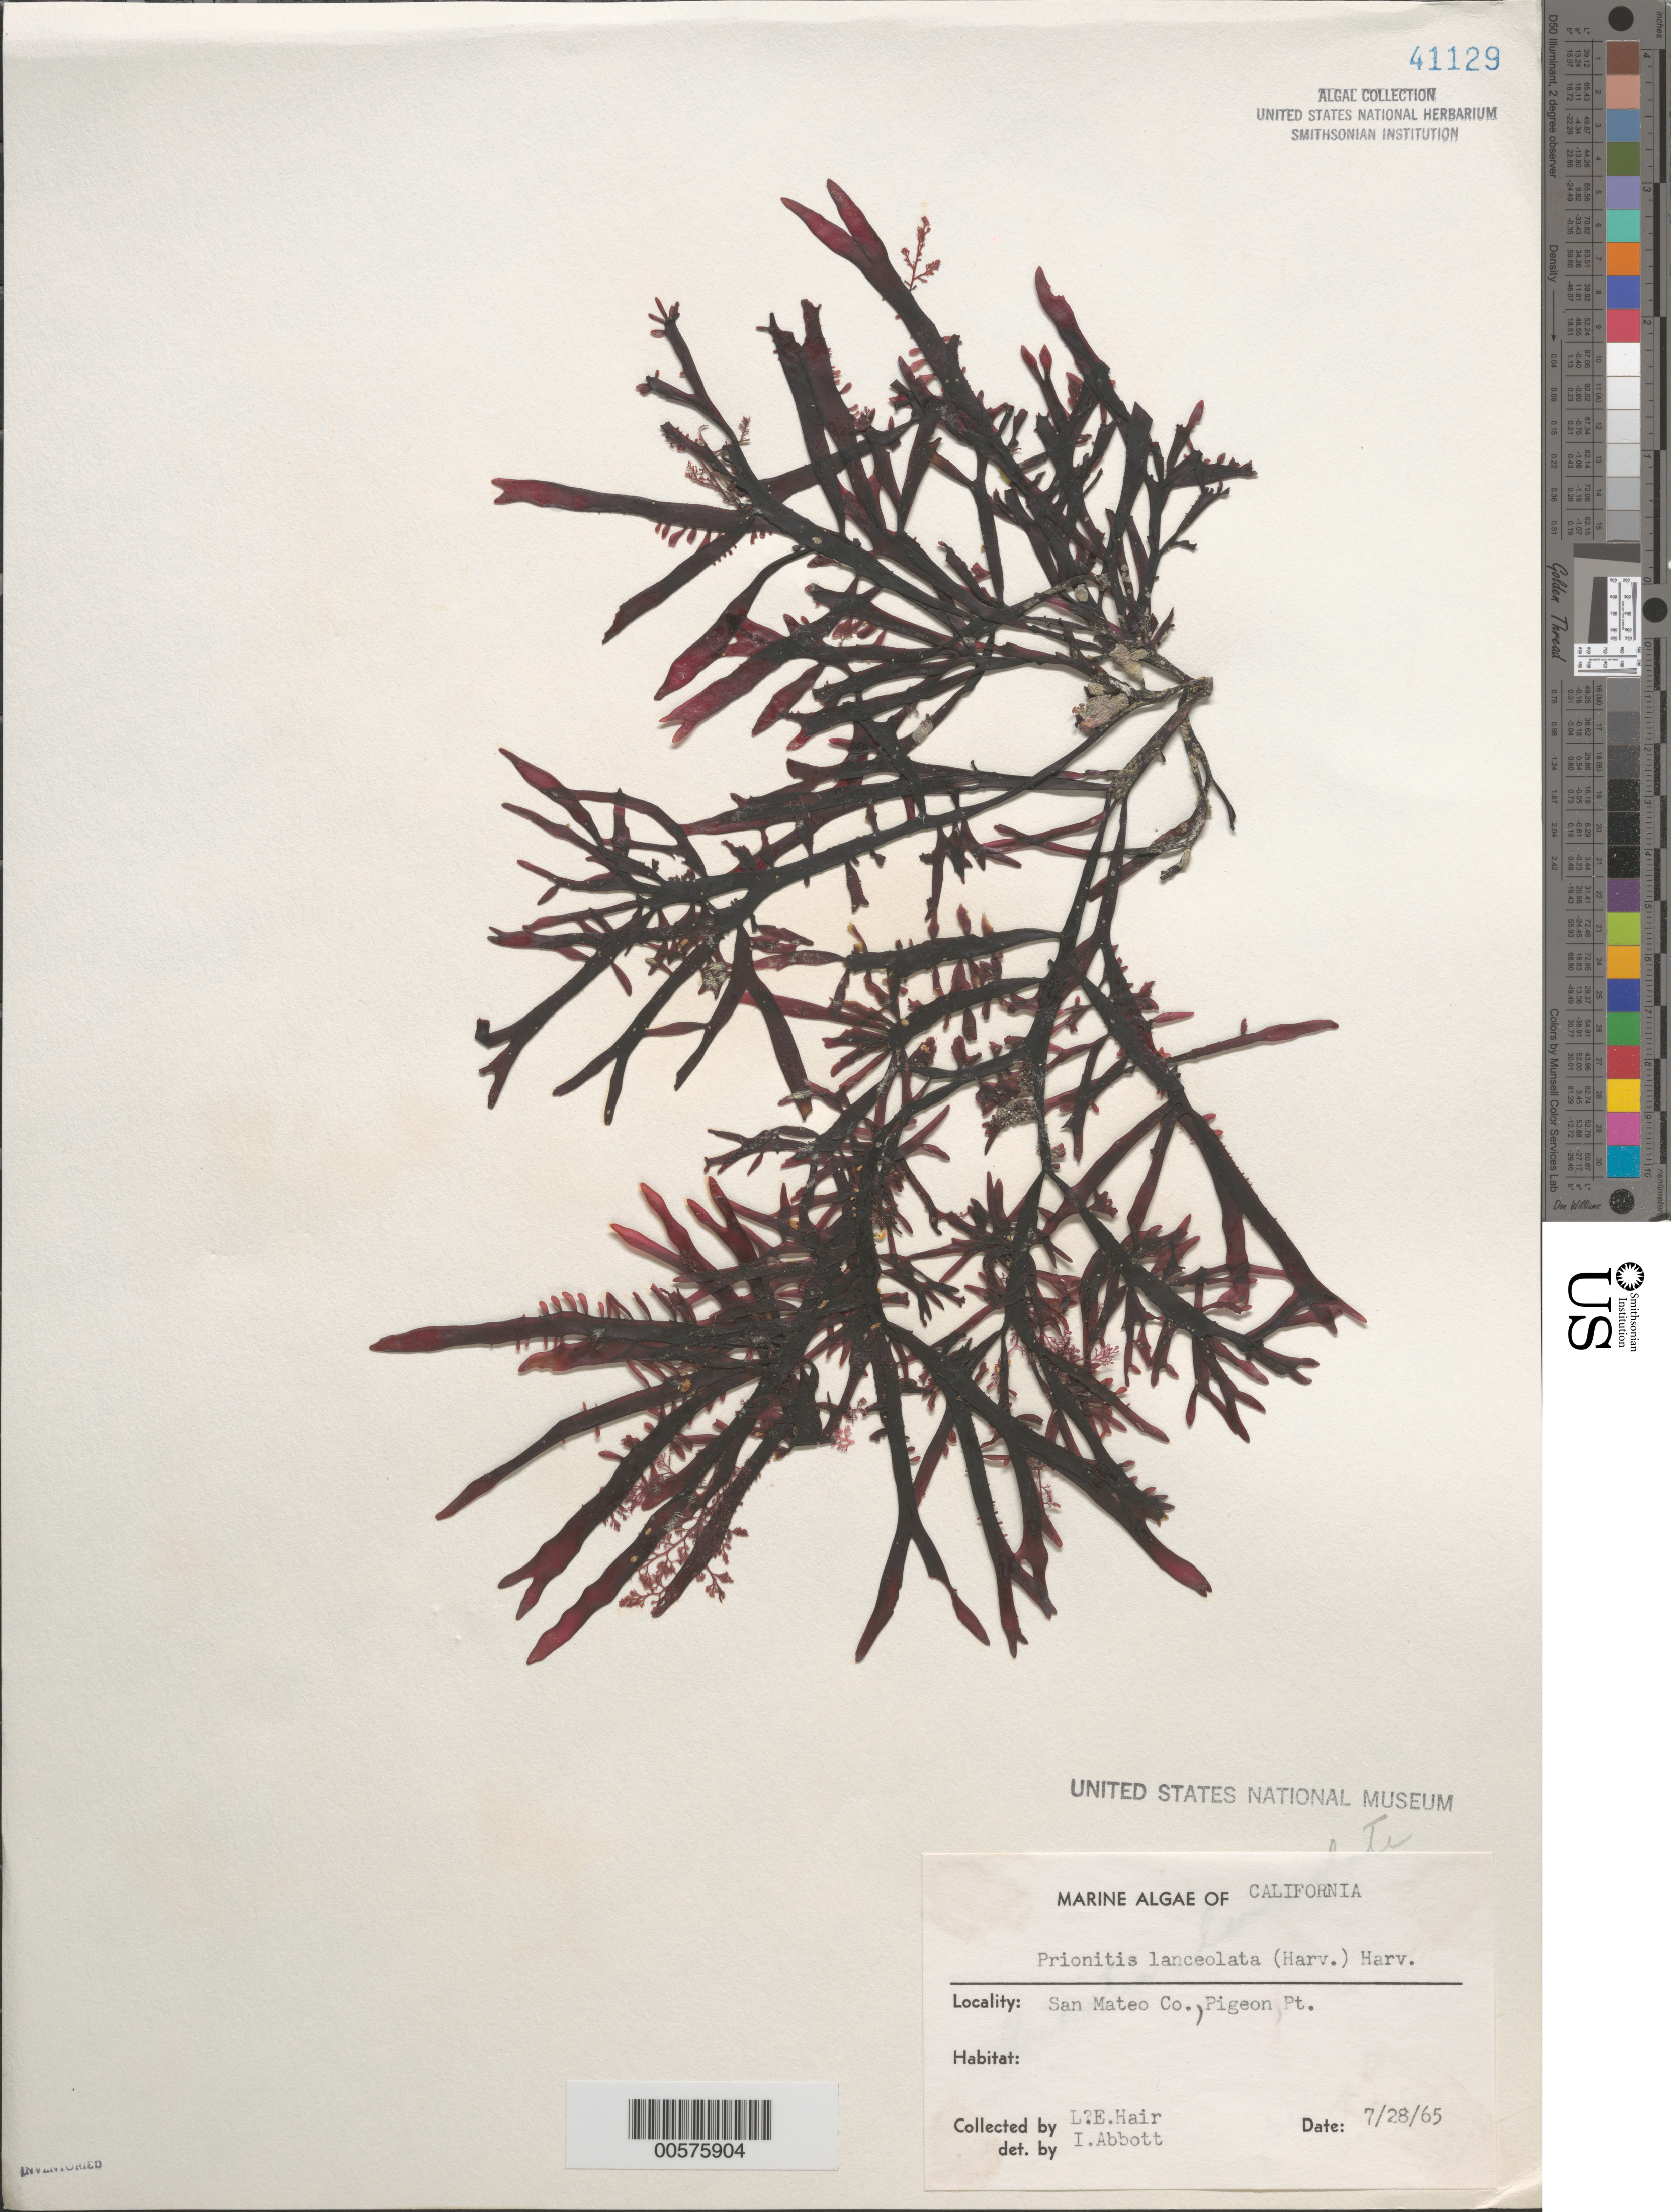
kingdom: Plantae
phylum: Rhodophyta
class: Florideophyceae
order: Cryptonemiales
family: Cryptonemiaceae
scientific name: Prionitis lanceolata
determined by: Abbott, Isabella A.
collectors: L. Hair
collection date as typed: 28 Jul 1965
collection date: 1965-07-28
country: United States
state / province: California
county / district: San Mateo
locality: Pigeon Point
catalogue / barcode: US 41129